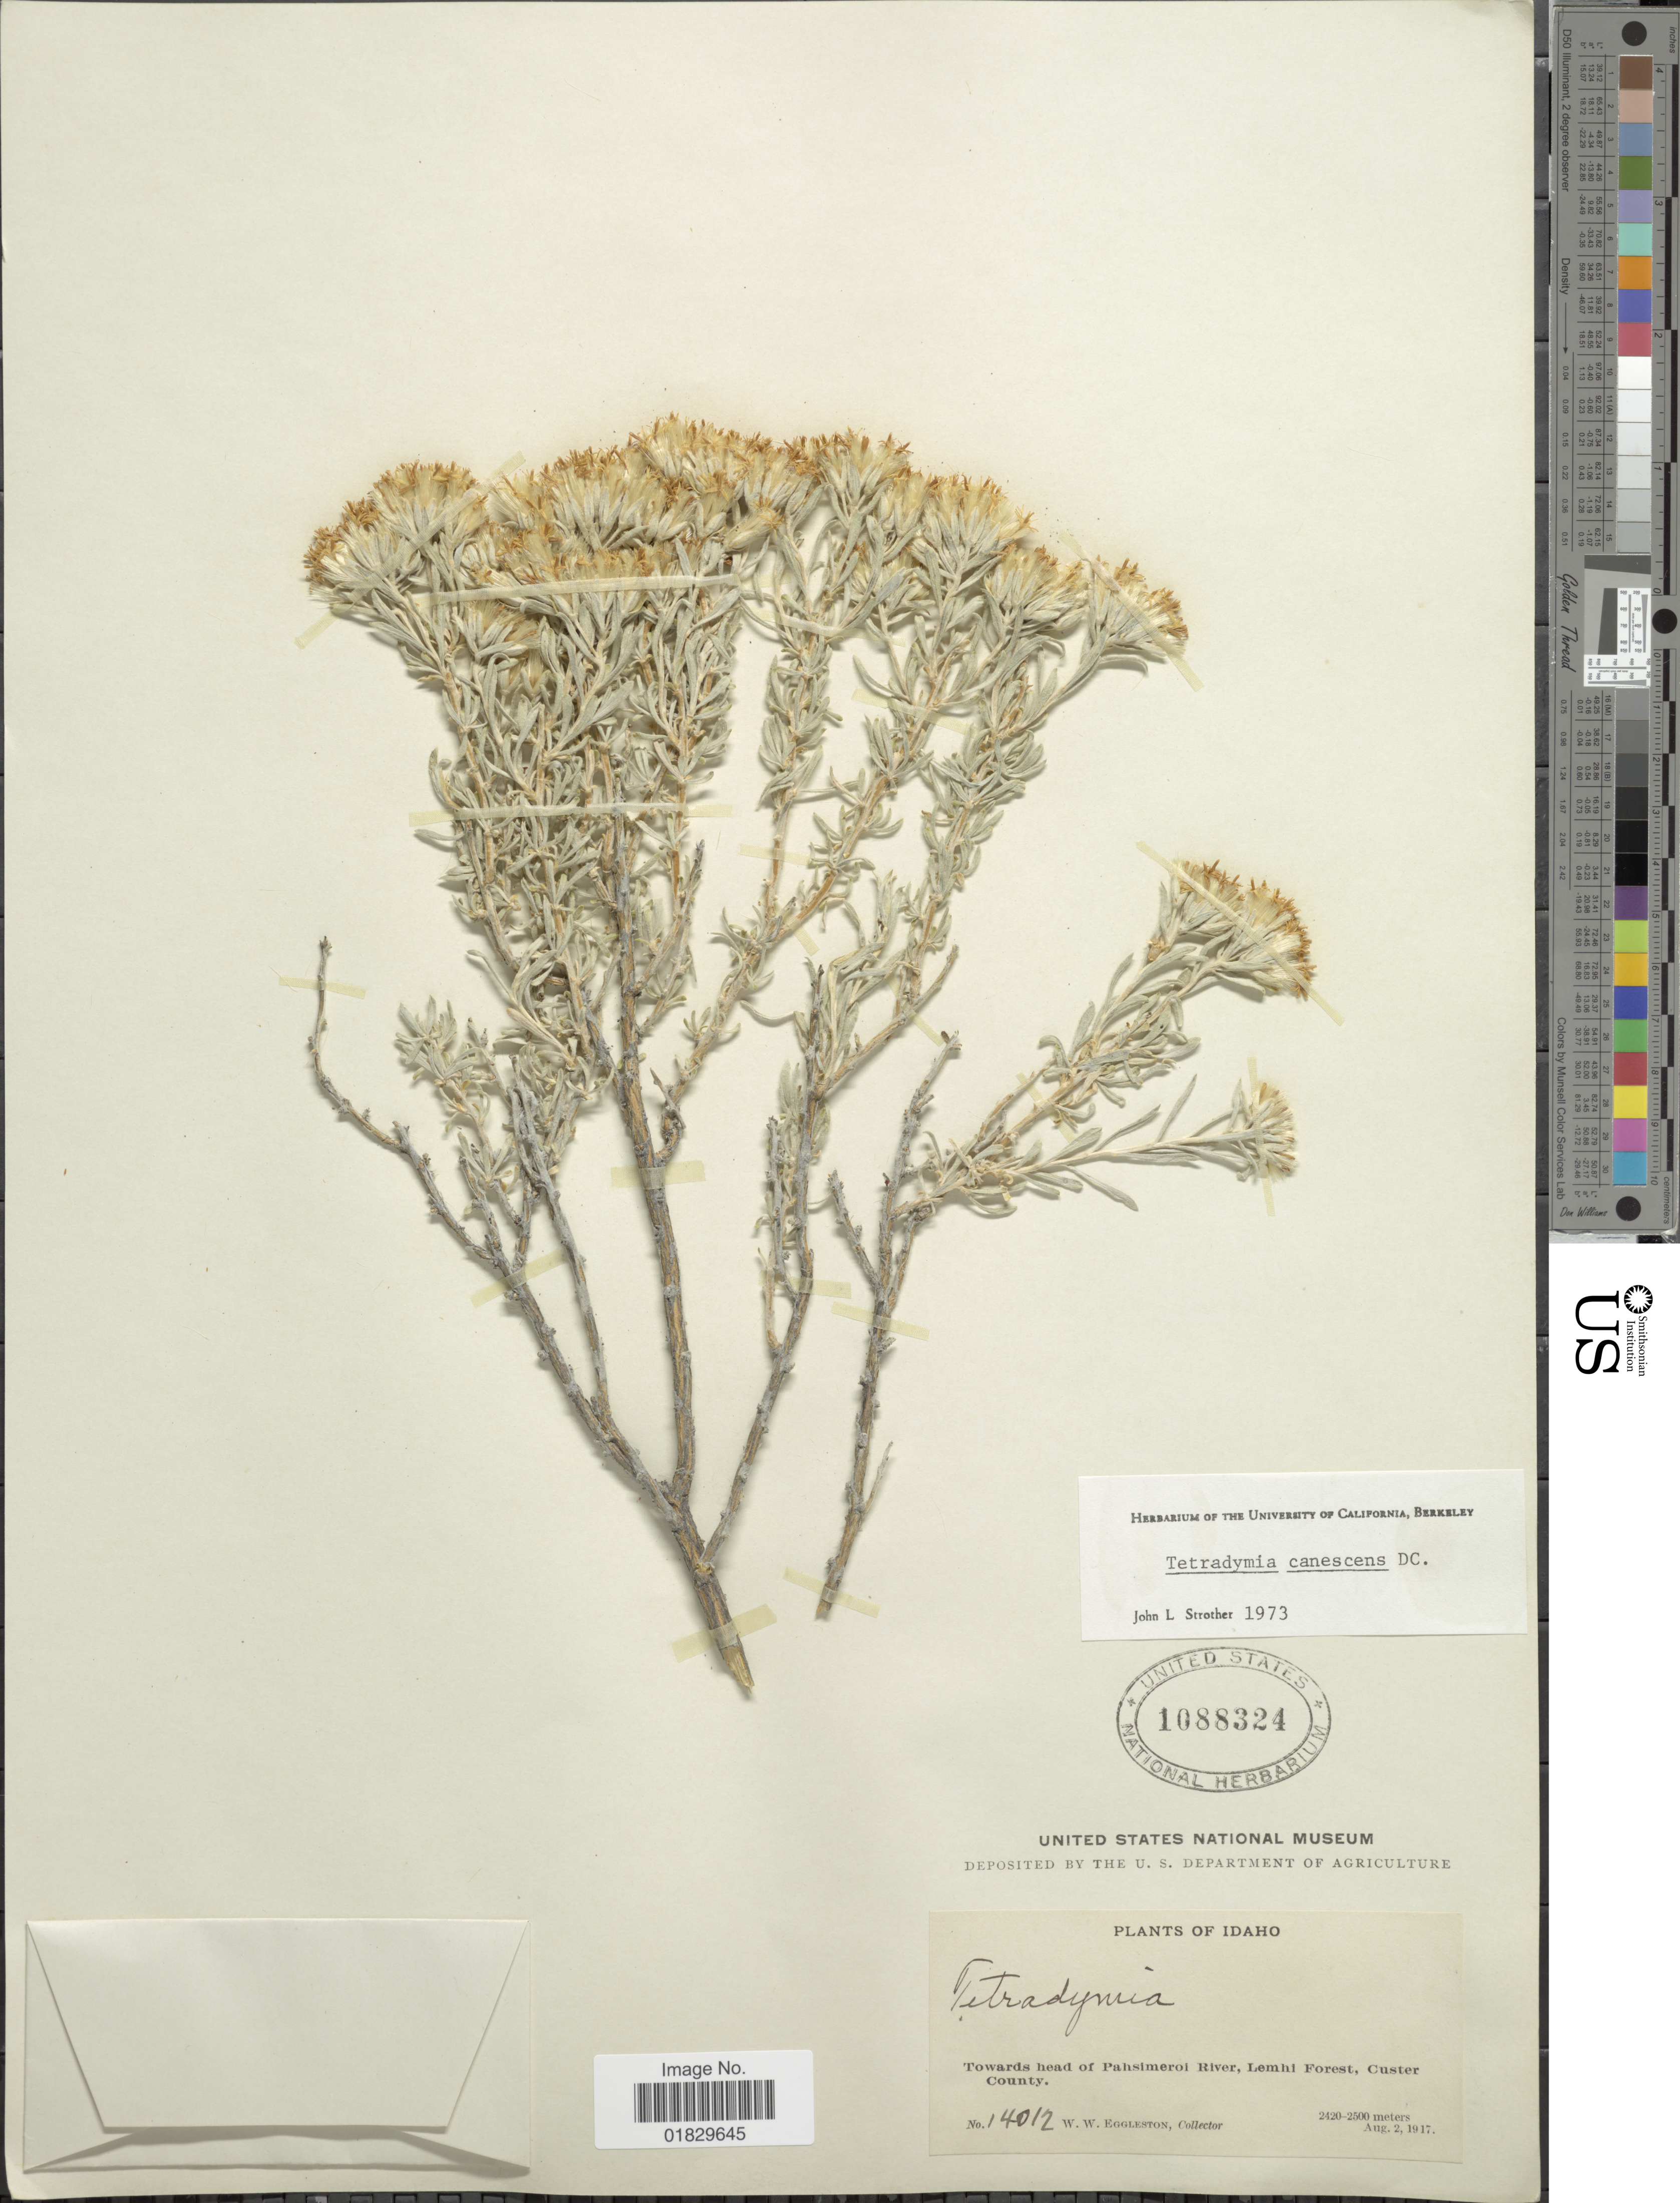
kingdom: Plantae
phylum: Tracheophyta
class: Magnoliopsida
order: Asterales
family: Asteraceae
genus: Tetradymia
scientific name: Tetradymia canescens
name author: DC.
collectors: W. W. Eggleston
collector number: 14012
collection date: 1917-08-02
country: United States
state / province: Idaho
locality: Toward head of Pahsimeroi River, Lemhi Forest, Custer County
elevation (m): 2420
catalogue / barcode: US 1088324